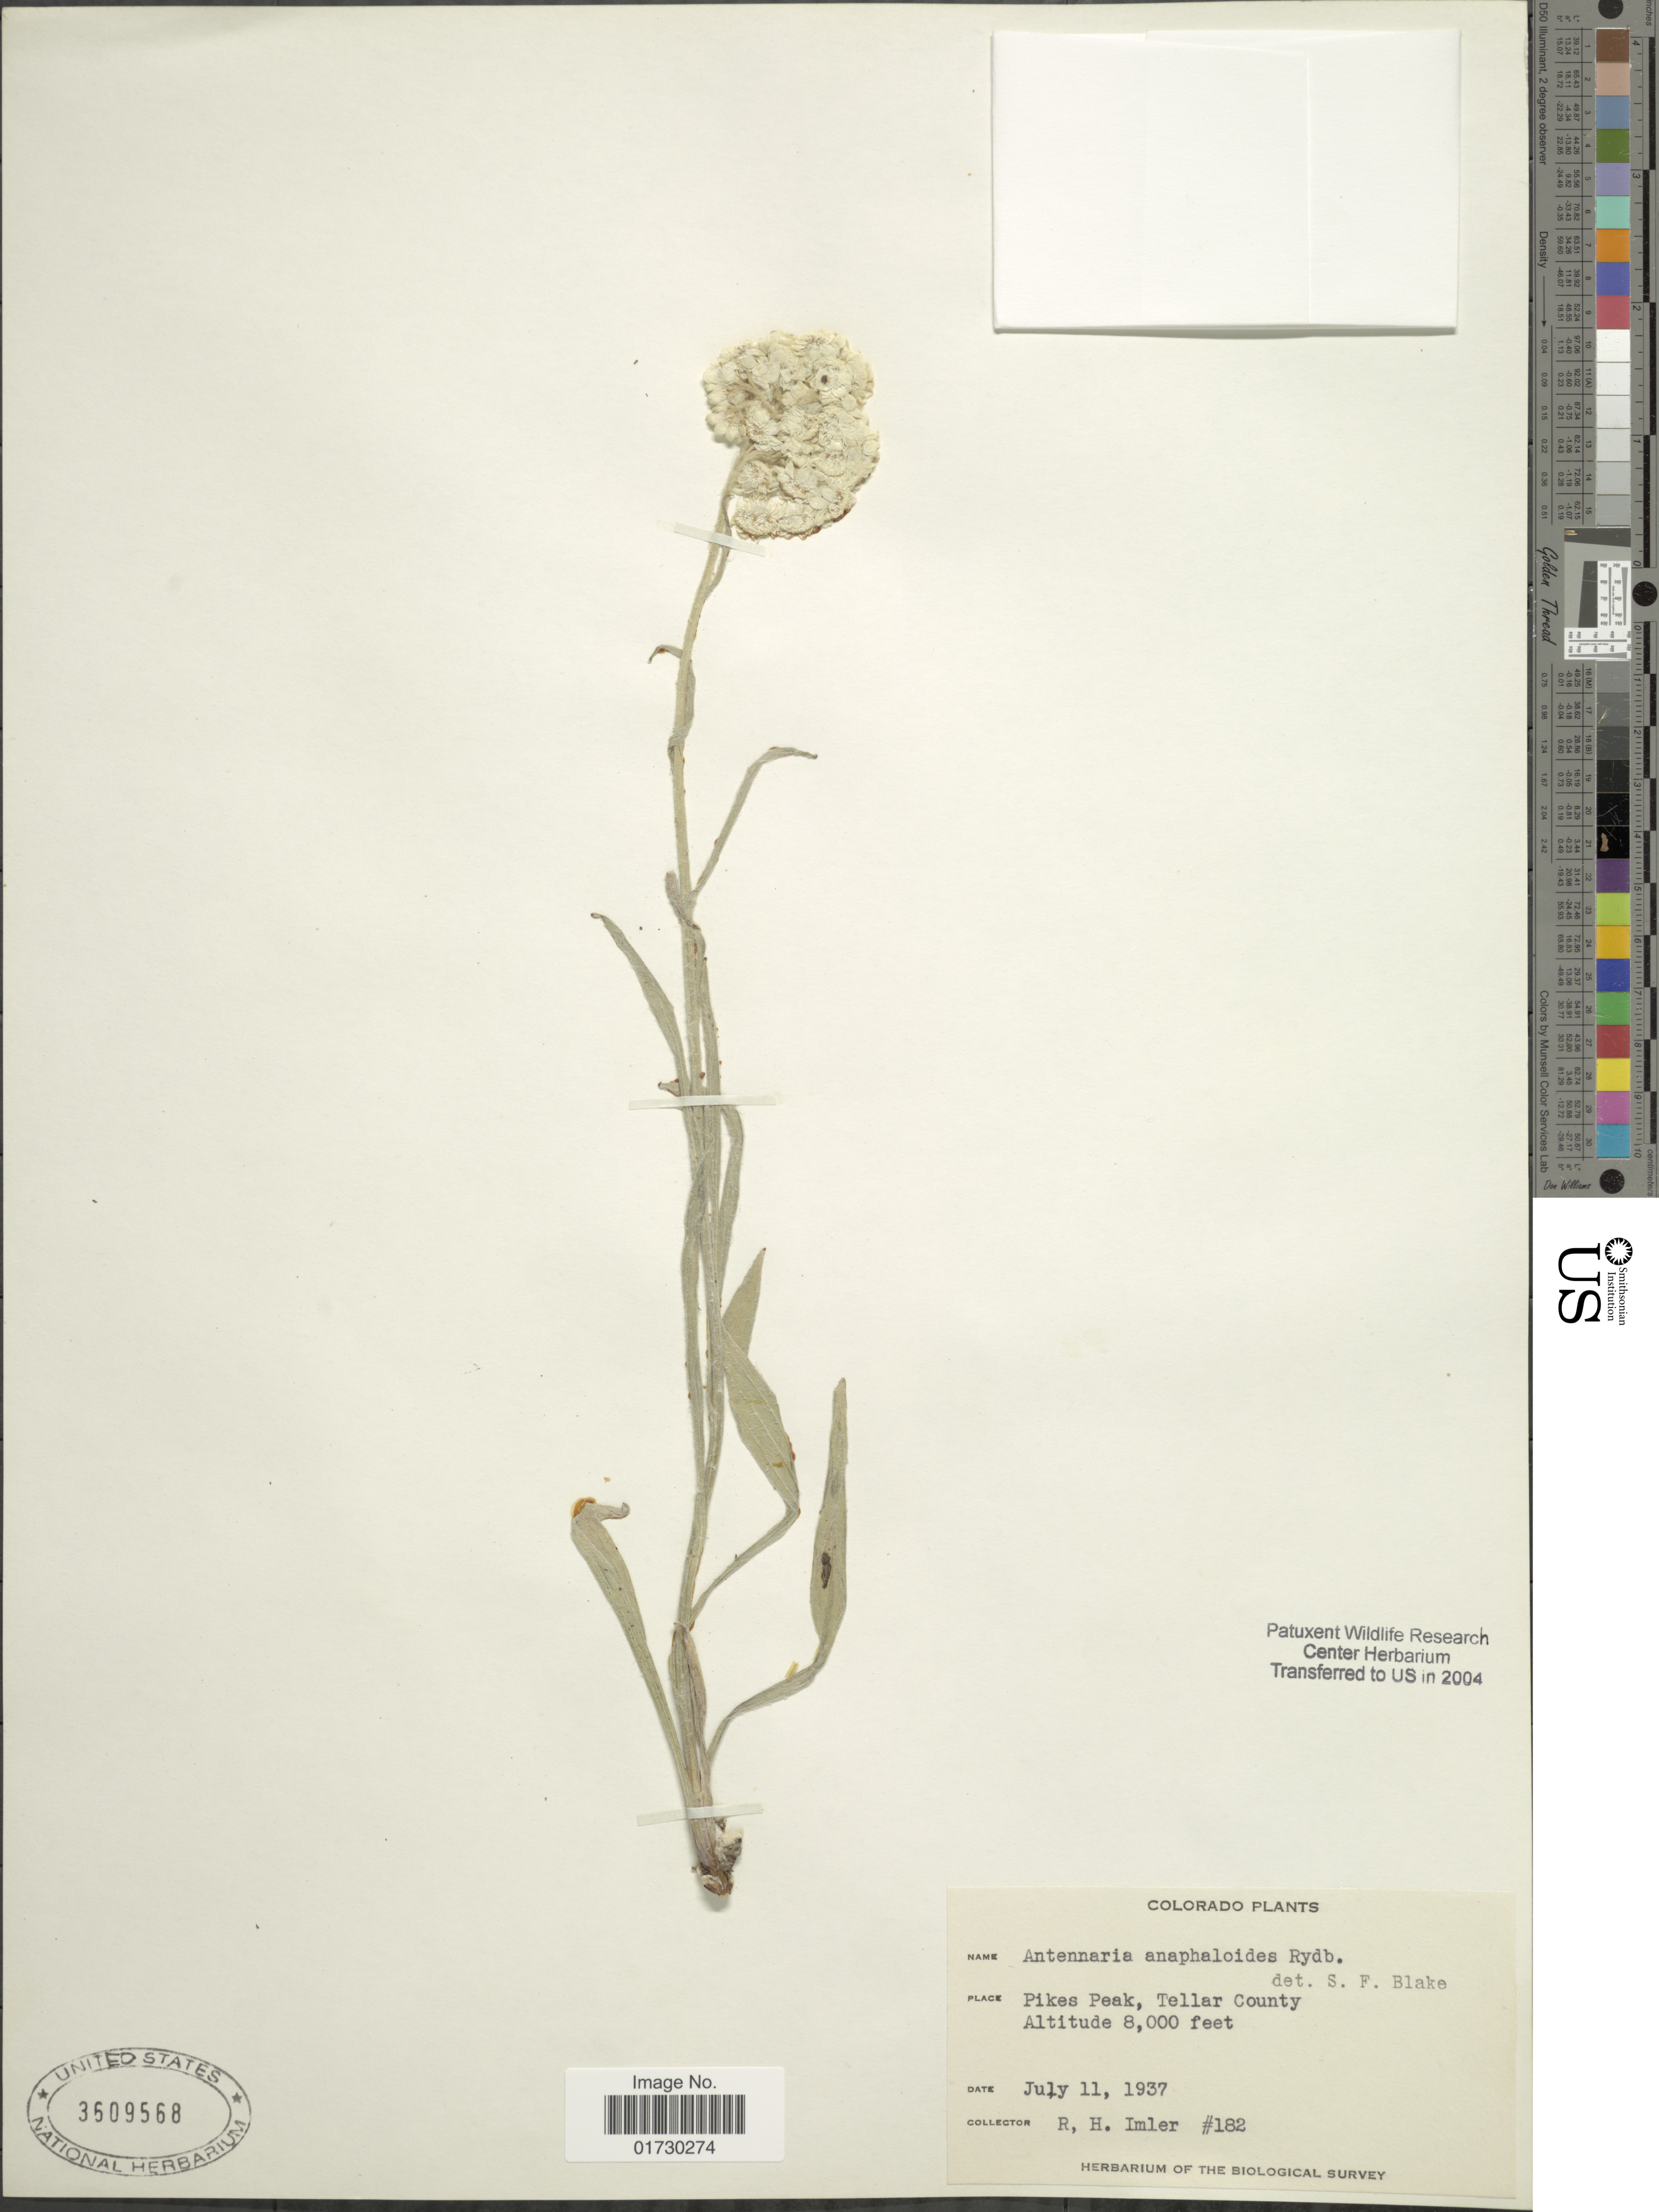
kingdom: Plantae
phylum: Tracheophyta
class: Magnoliopsida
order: Asterales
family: Asteraceae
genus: Antennaria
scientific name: Antennaria anaphaloides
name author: Rydb.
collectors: R. Imler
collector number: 182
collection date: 1937-07-11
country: United States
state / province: Colorado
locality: Pikes Peak, Tellar County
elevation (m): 2438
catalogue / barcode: US 3609568